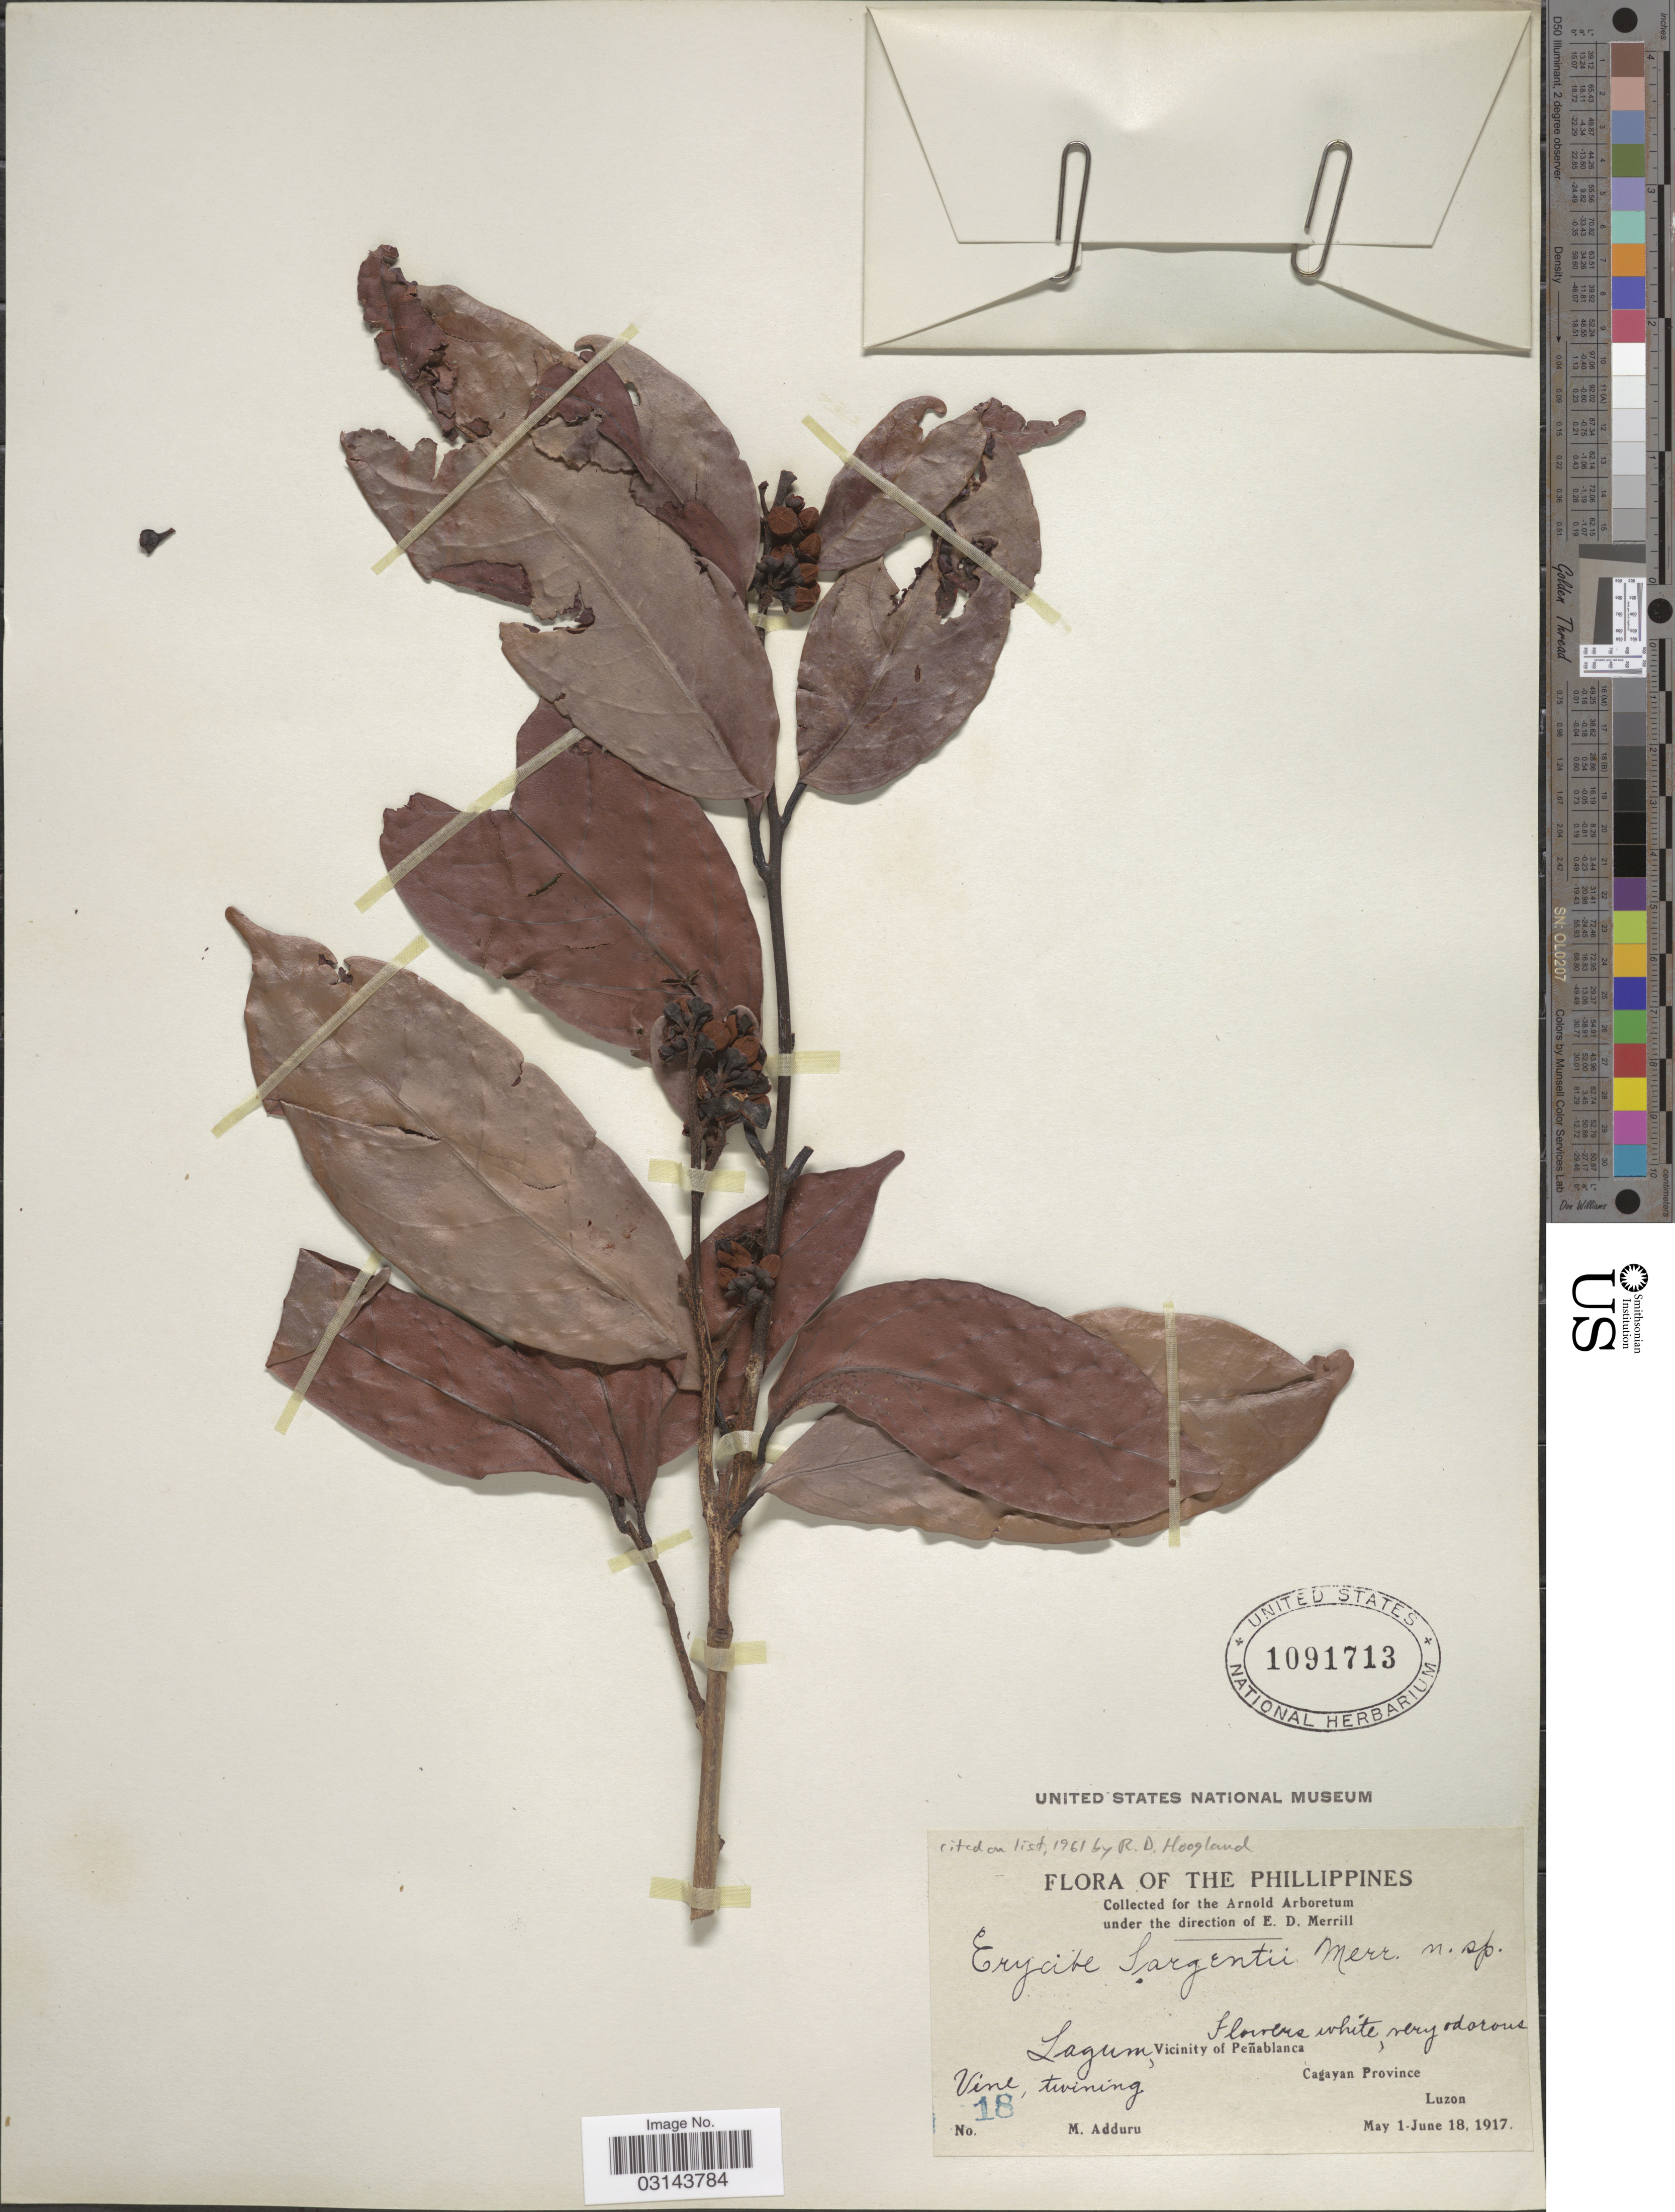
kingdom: Plantae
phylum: Tracheophyta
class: Magnoliopsida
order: Solanales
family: Convolvulaceae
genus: Erycibe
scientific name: Erycibe sargentii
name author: Merr.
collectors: M. Adduru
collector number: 18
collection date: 1917-05-01/1917-06-18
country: Philippines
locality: Lagum, Vicinity of Peñablanca. Cagayan Province Luzon.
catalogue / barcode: US 1091713